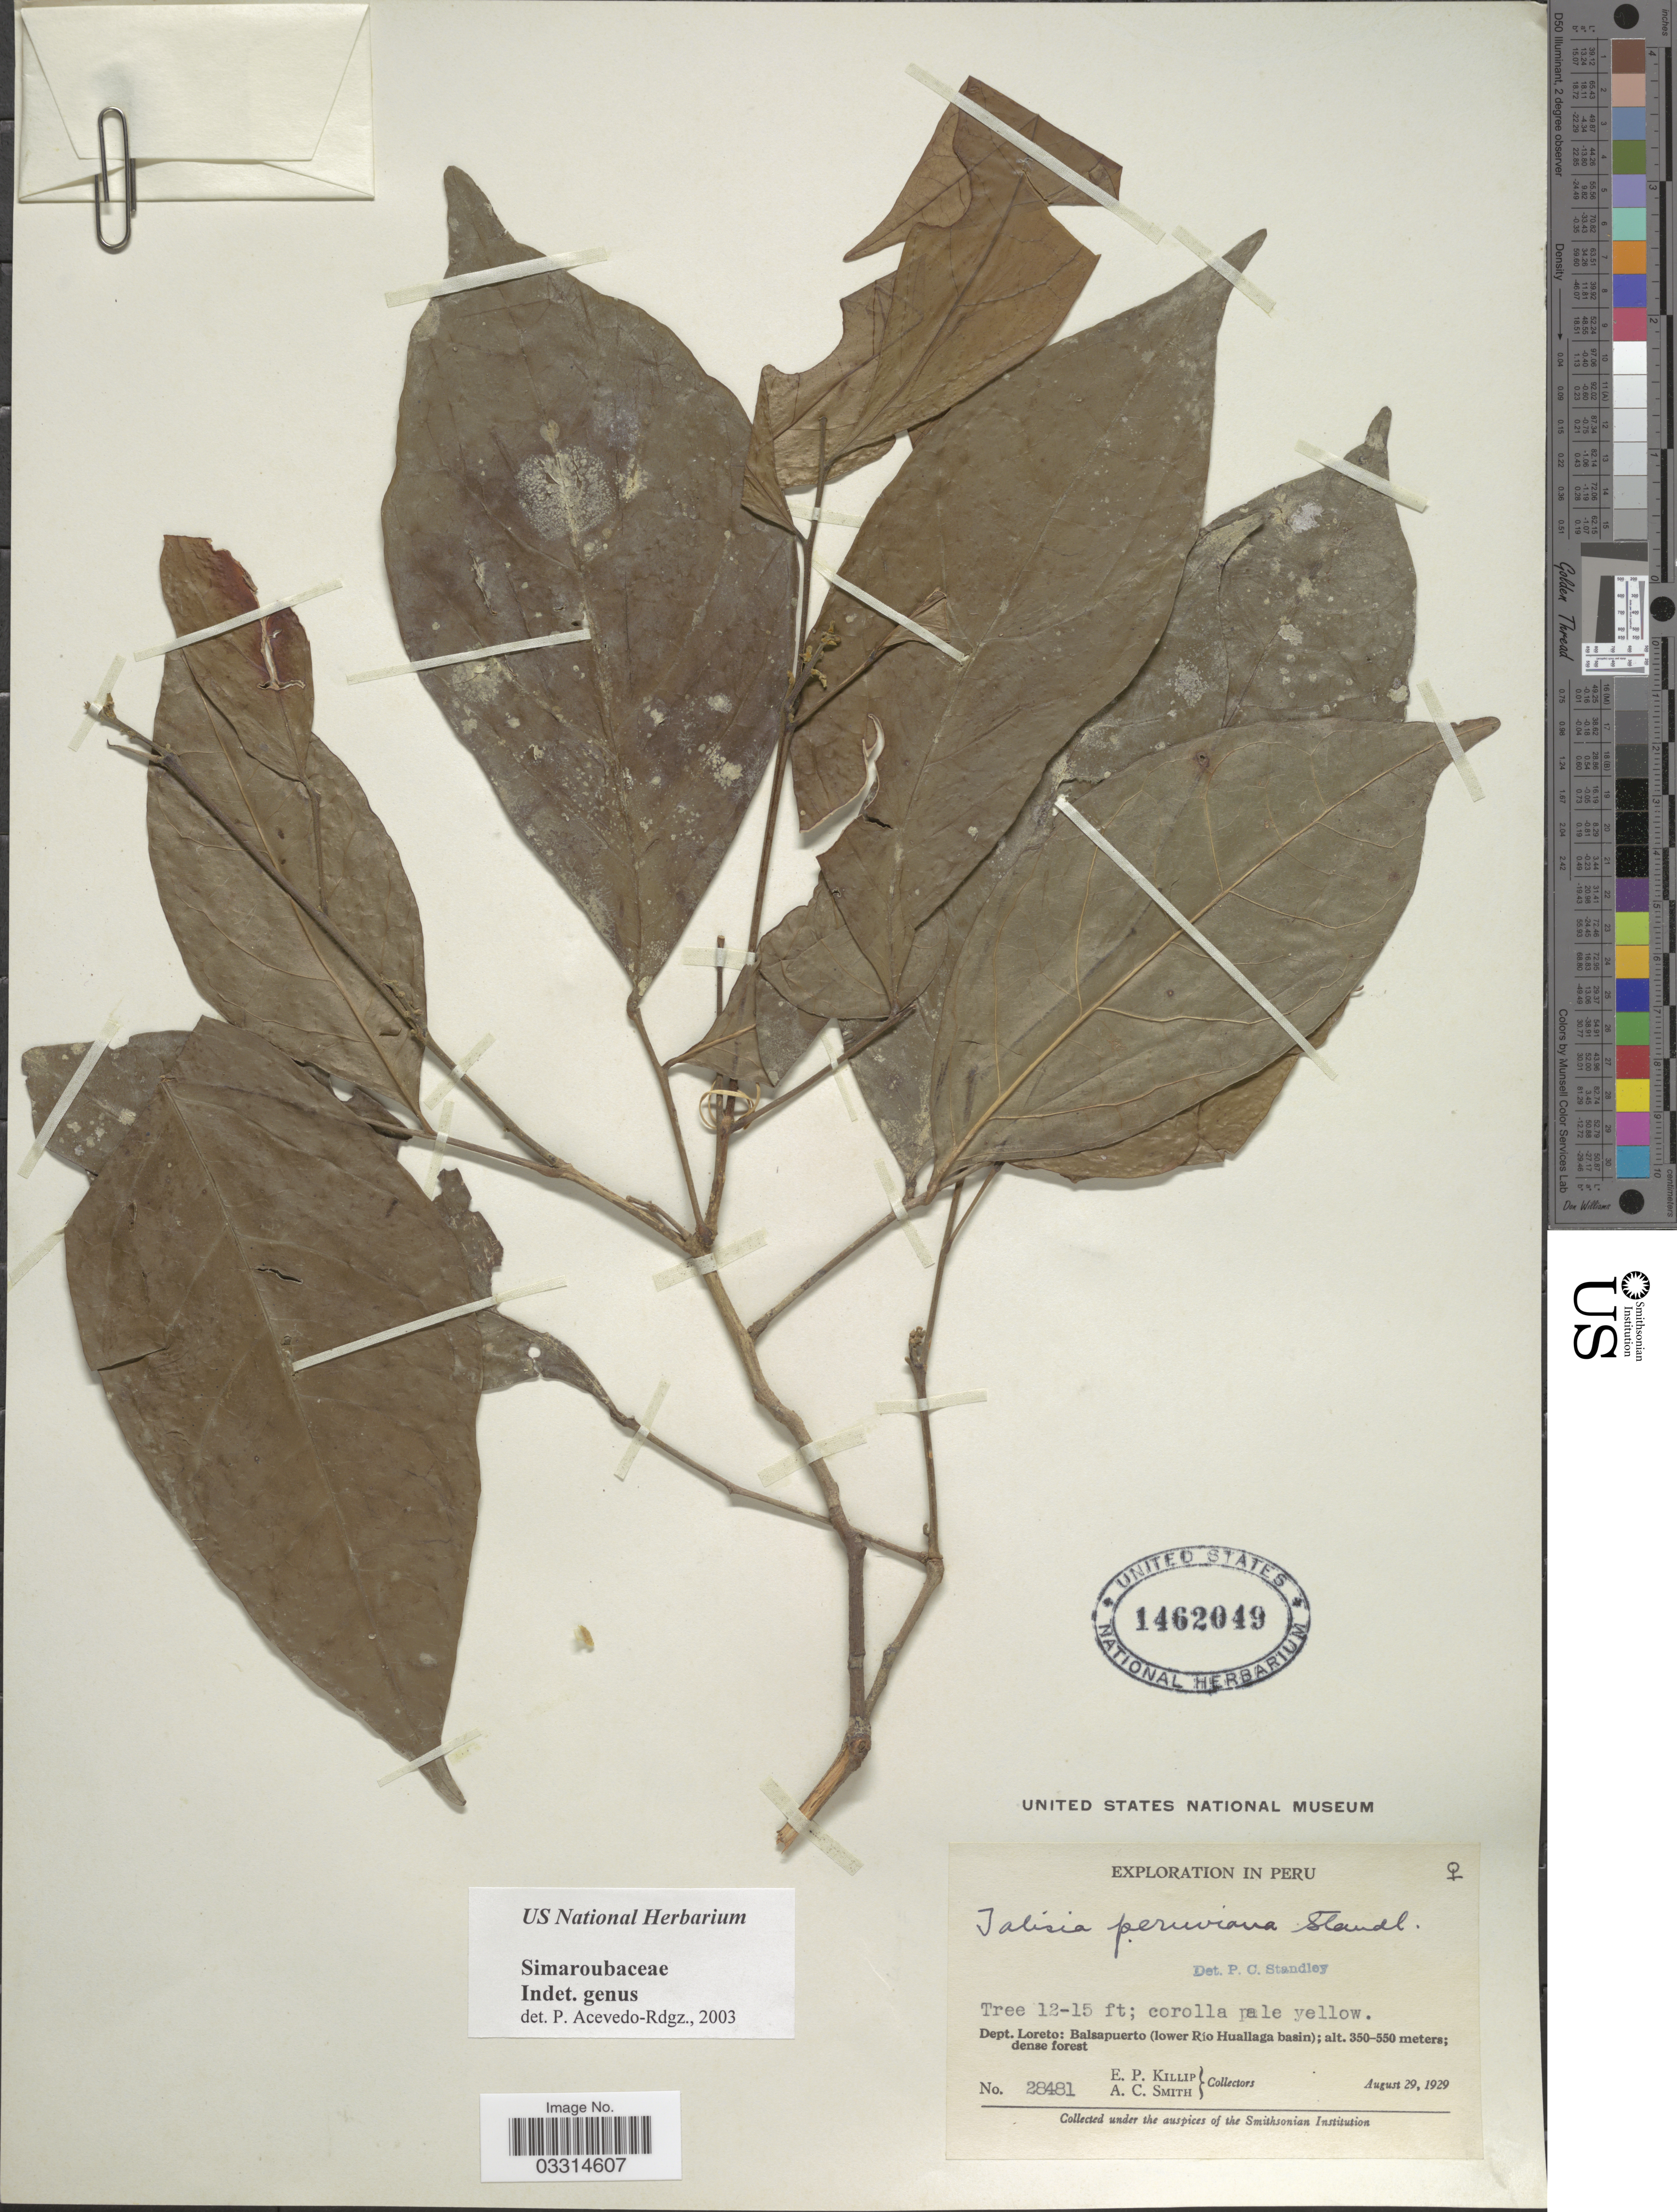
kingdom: Plantae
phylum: Tracheophyta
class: Magnoliopsida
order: Picramniales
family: Picramniaceae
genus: Nothotalisia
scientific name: Nothotalisia peruviana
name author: (Standl.) W.W. Thomas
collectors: E. P. Killip & A. C. Smith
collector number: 28481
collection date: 1929-08-29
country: Peru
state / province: Loreto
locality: Dept. Loreto: Balsapuerto (lower Río Huallaga basin).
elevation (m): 350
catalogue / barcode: US 1462049